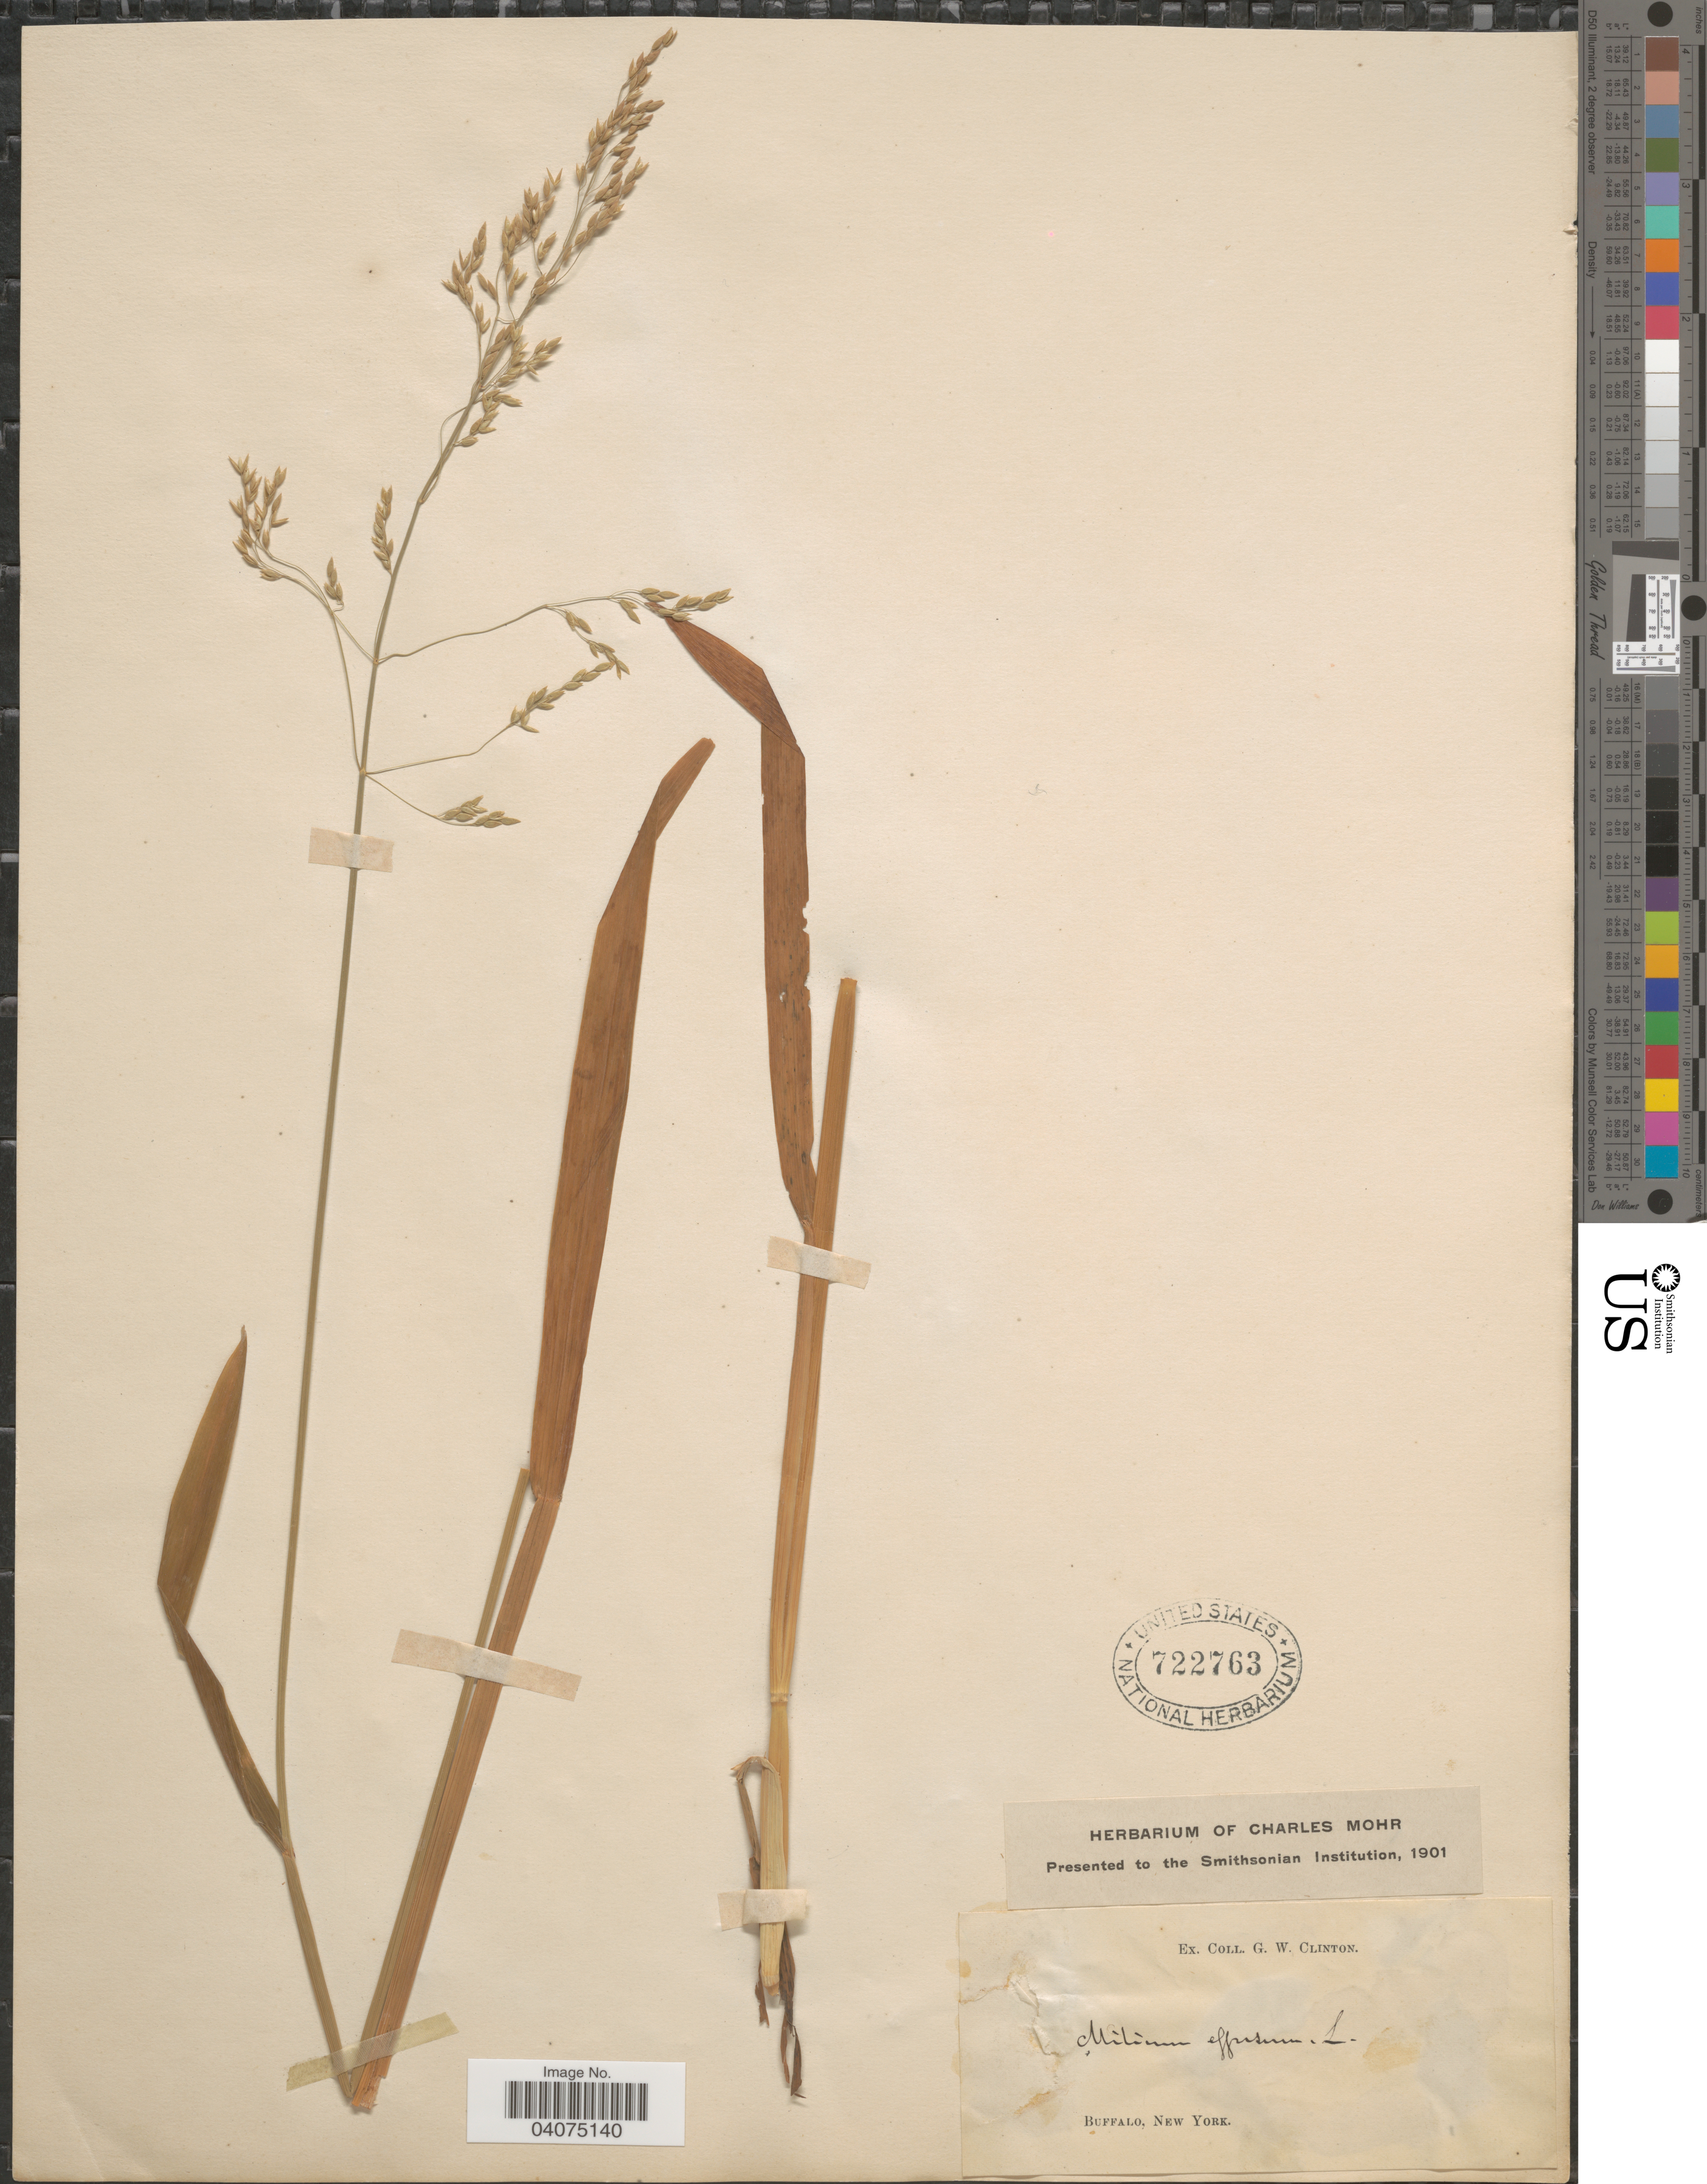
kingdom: Plantae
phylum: Tracheophyta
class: Liliopsida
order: Poales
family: Poaceae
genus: Milium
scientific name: Milium effusum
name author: L.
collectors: G. W. Clinton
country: United States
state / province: New York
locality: Buffalo.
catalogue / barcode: US 722763